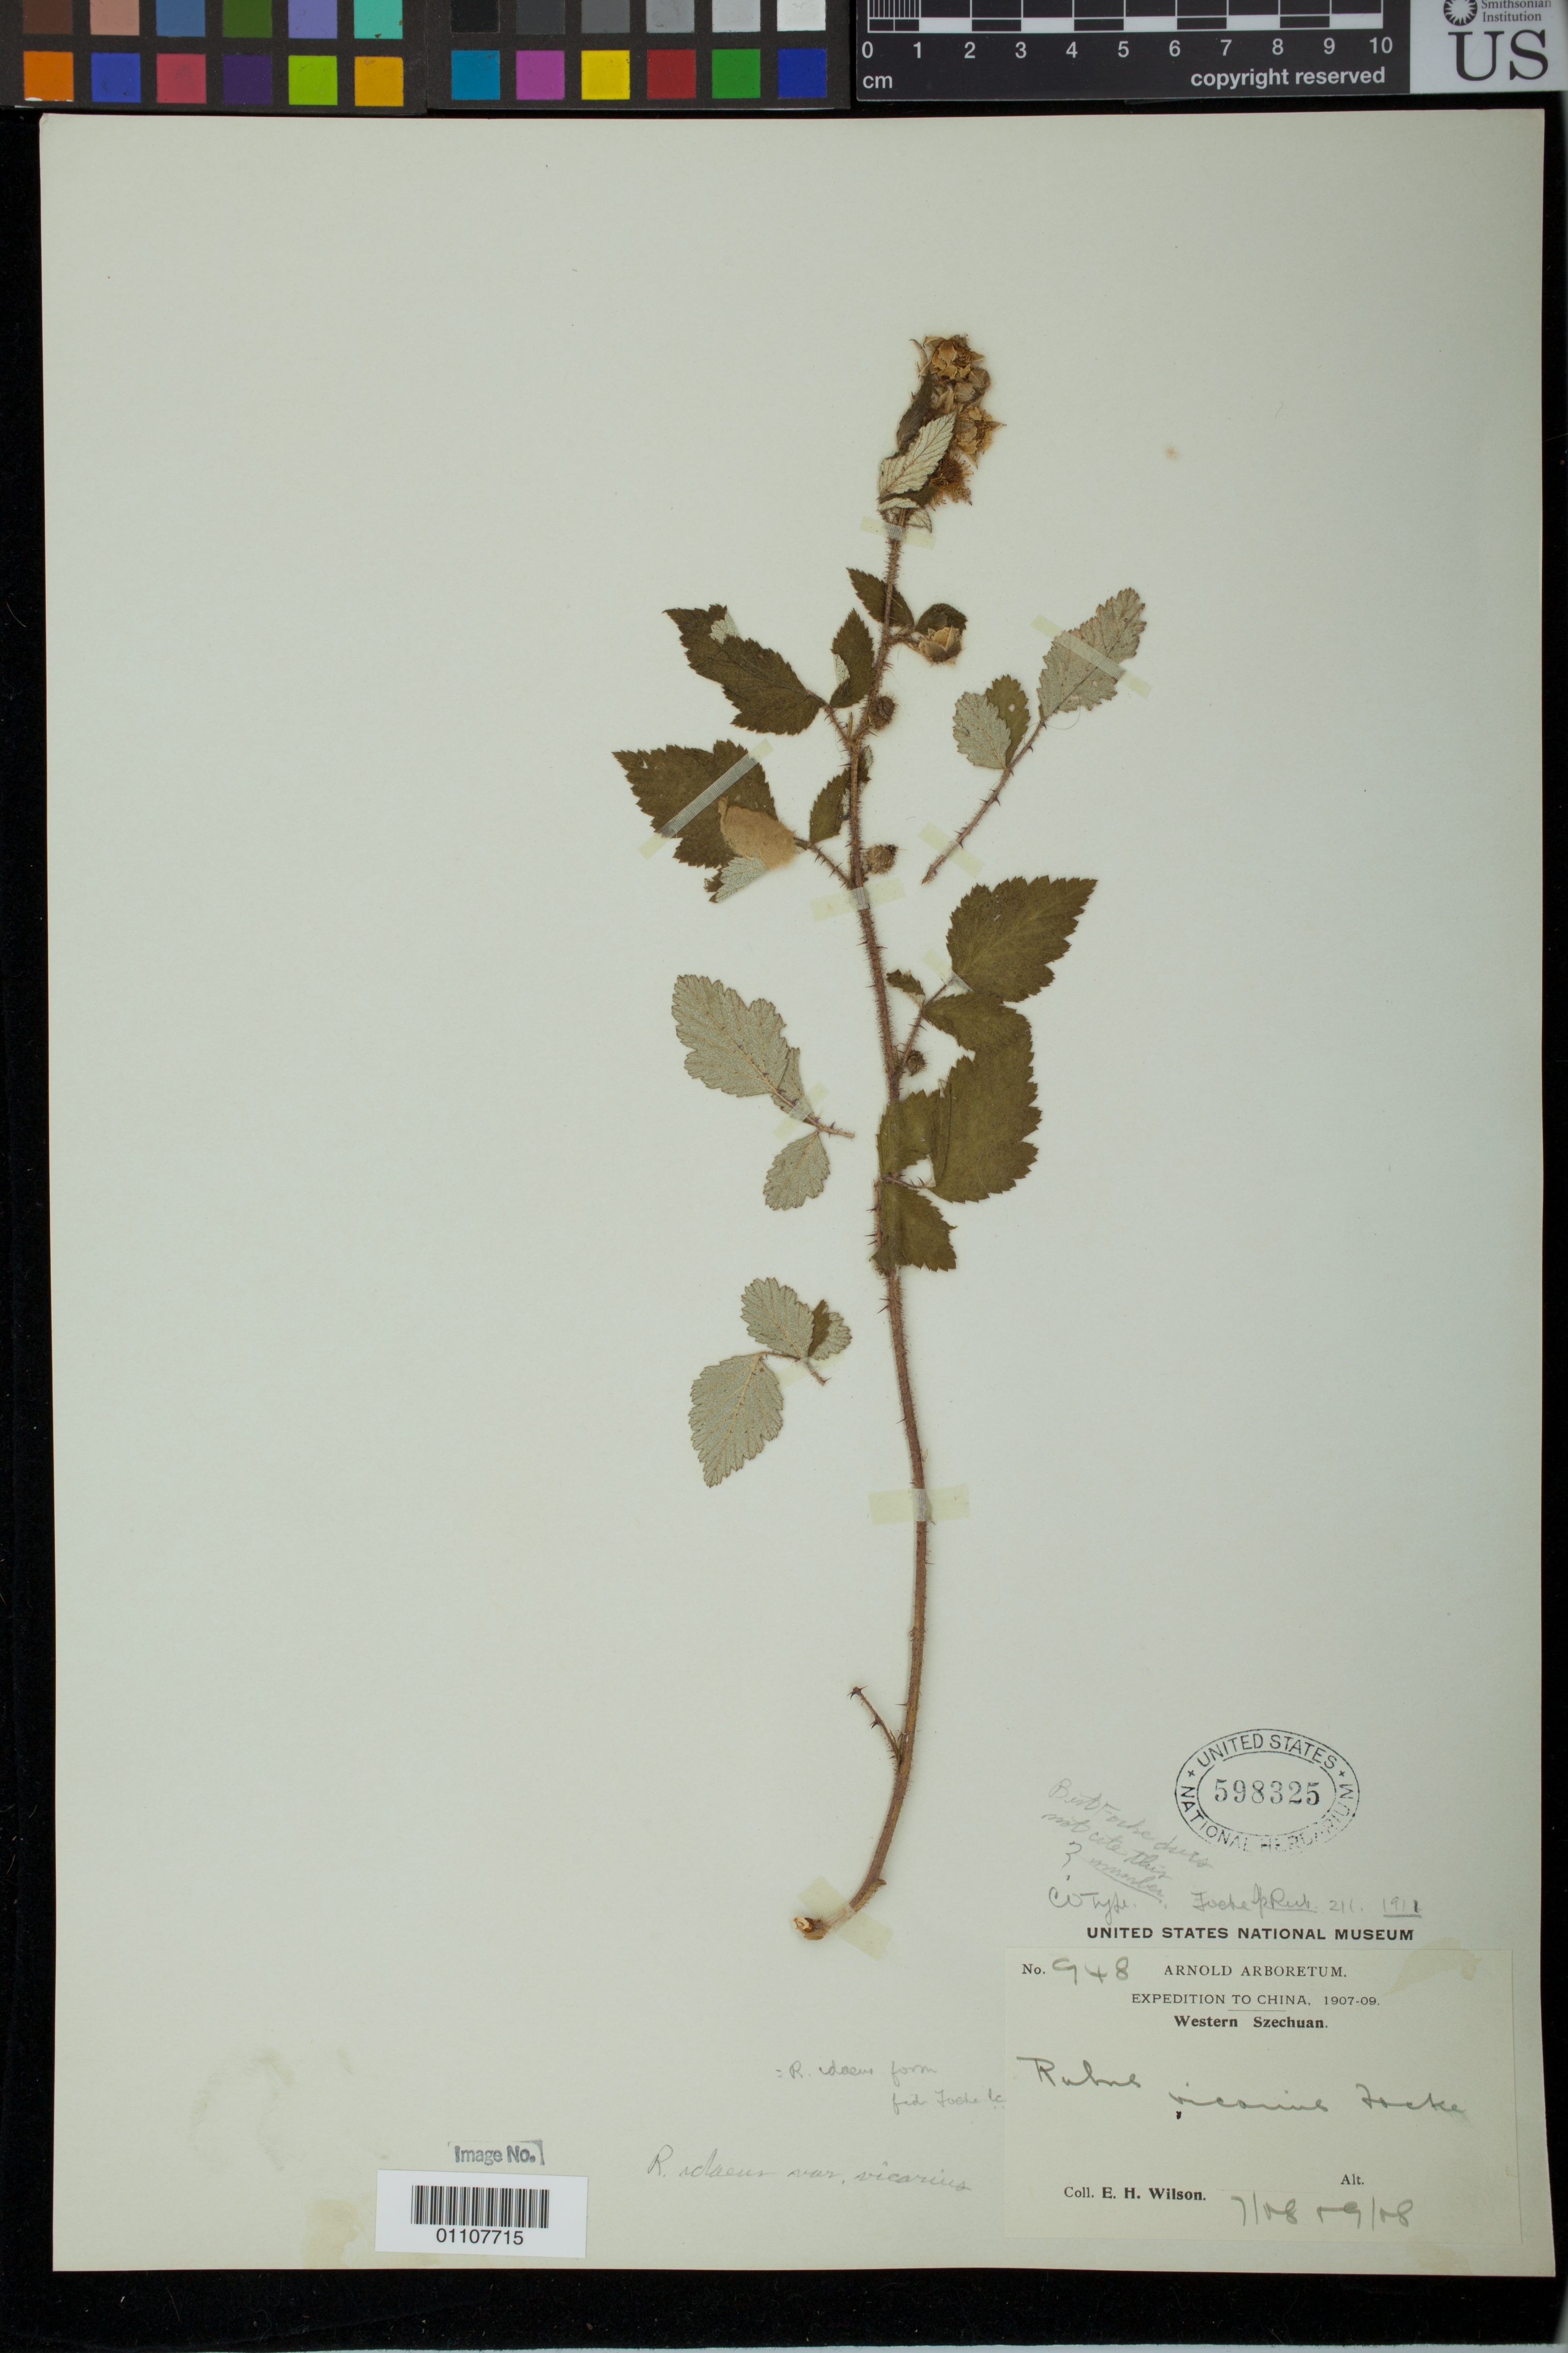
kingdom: Plantae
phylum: Tracheophyta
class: Magnoliopsida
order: Rosales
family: Rosaceae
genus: Rubus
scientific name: Rubus vicarius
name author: Focke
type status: Possible Type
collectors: E. H. Wilson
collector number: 948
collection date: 1908-07/1908-09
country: China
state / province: Sichuan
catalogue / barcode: US 598325